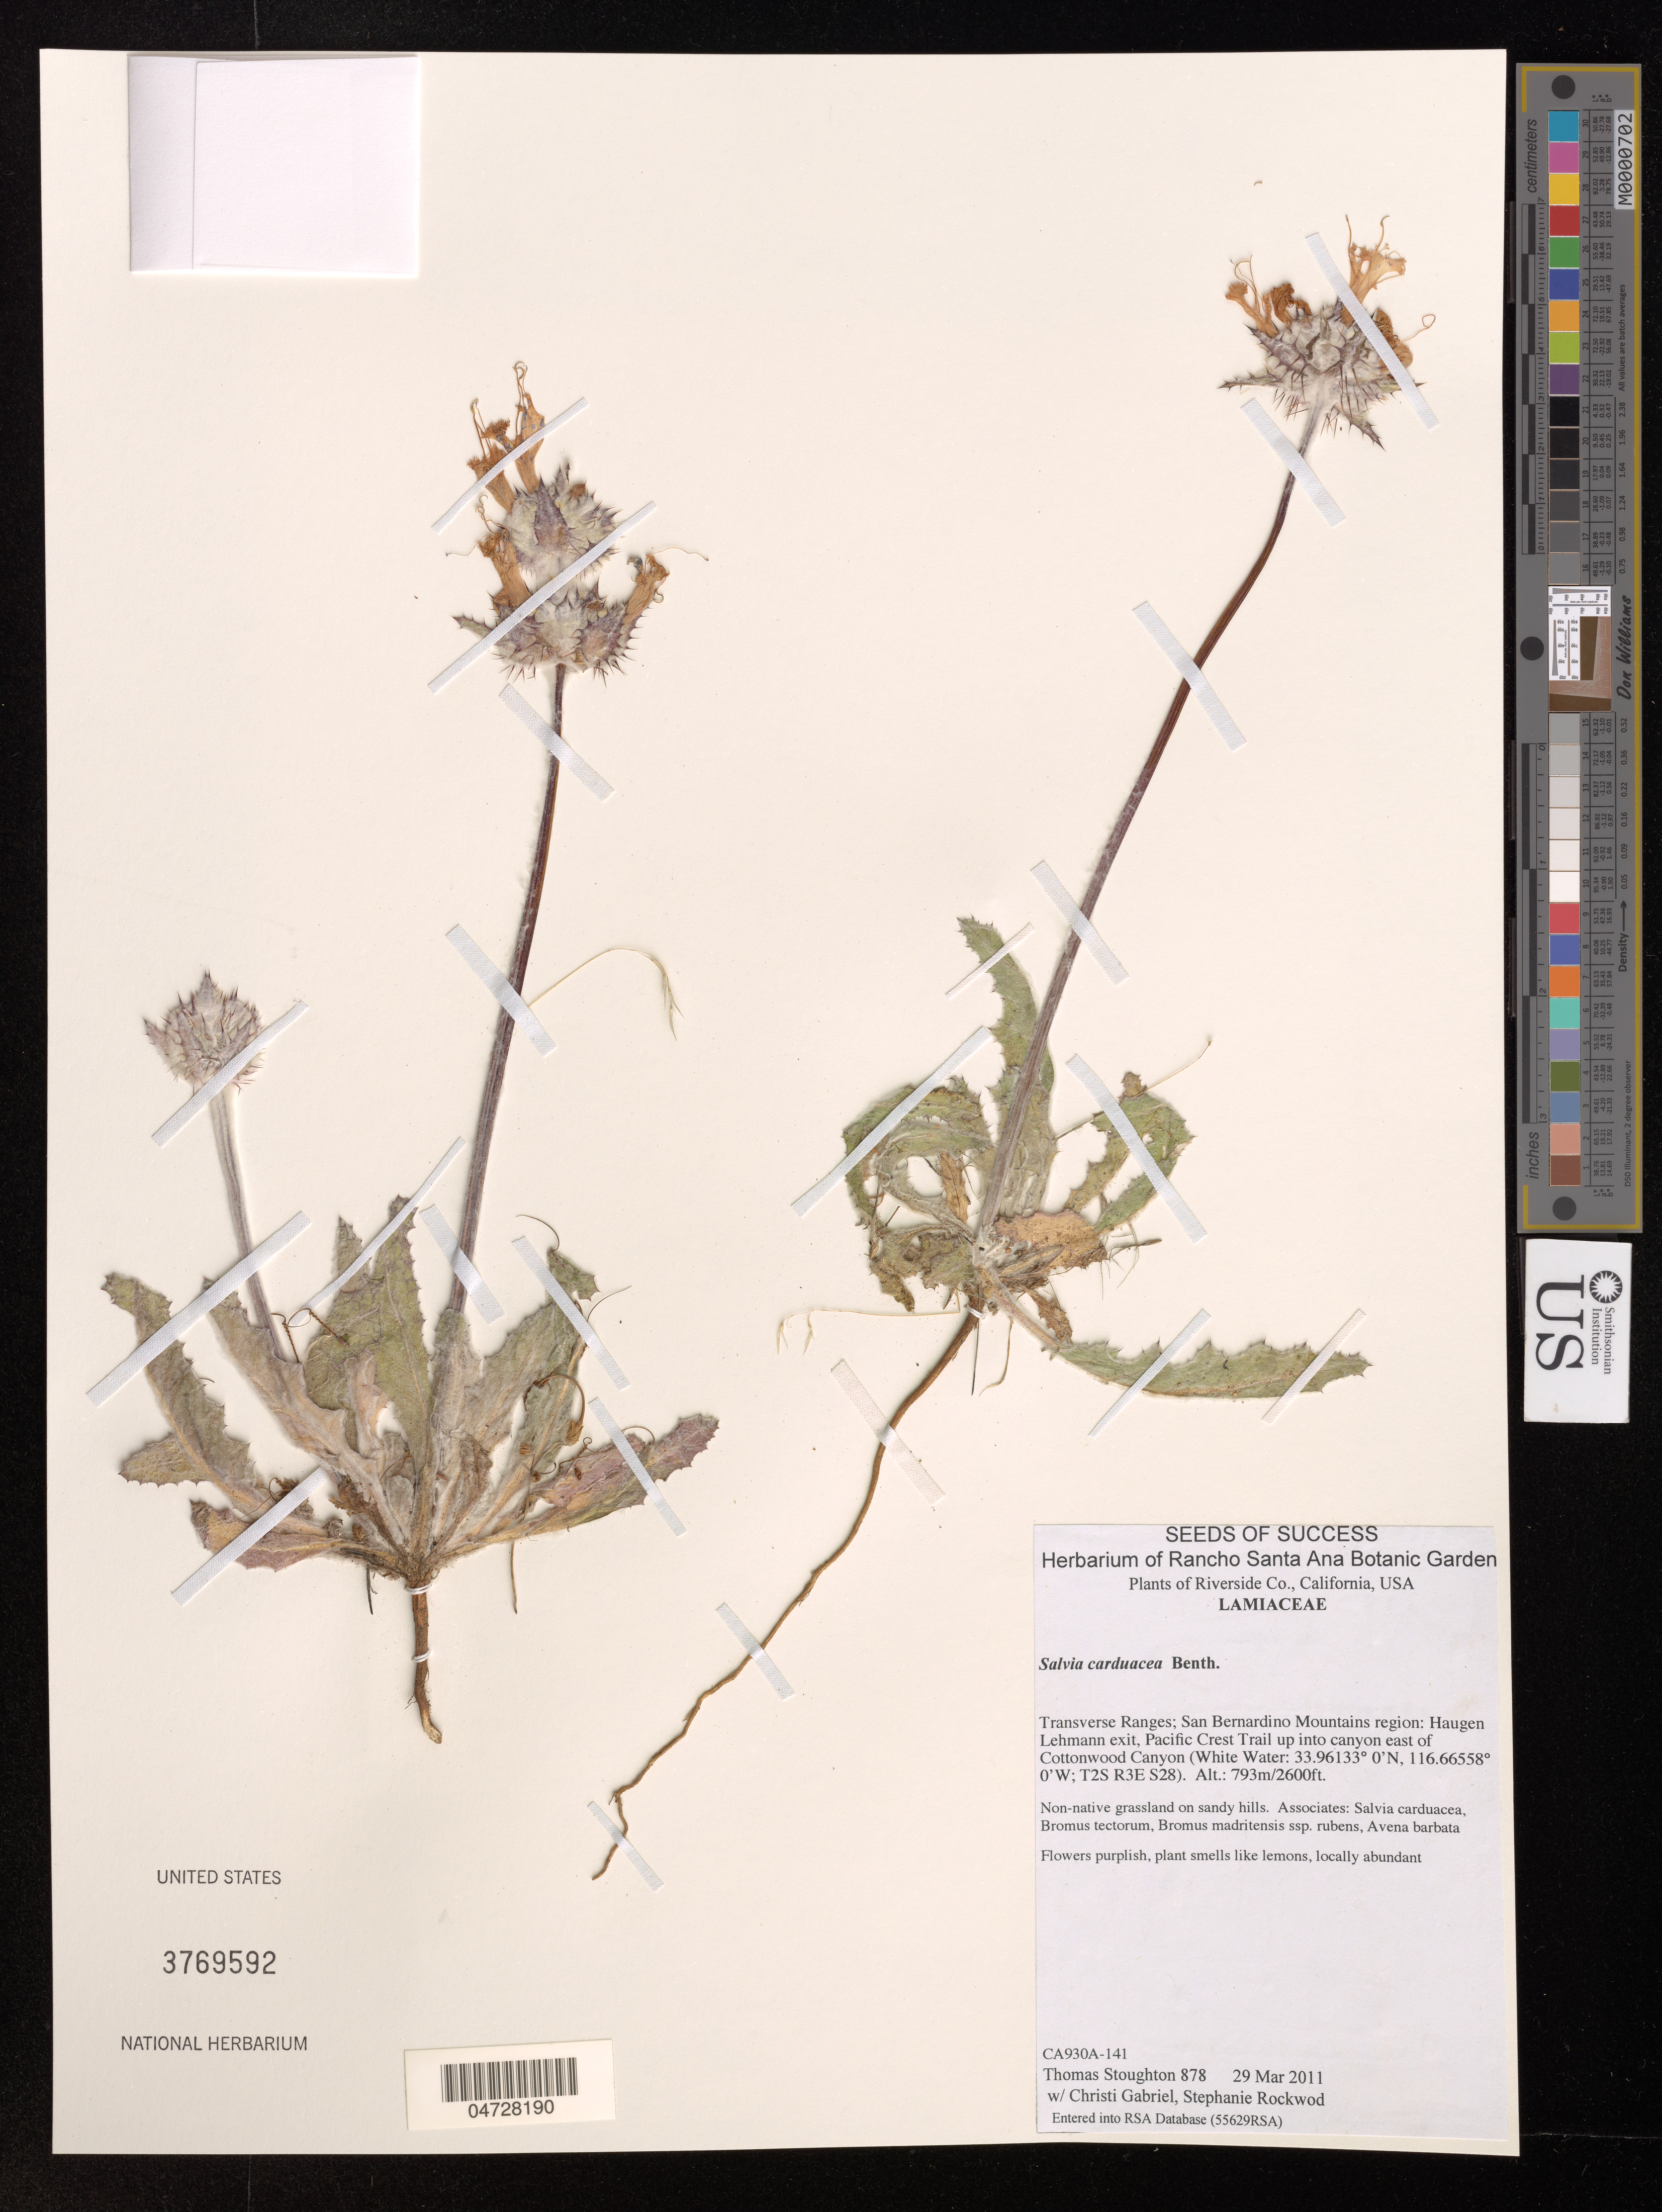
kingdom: Plantae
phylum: Tracheophyta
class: Magnoliopsida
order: Lamiales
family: Lamiaceae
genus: Salvia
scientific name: Salvia carduacea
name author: Benth.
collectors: T. Stoughton, C. Gabriel & S. Rockwood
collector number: CA930A-141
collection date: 2011-03-29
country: United States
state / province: California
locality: Riverside Co., Transverse Ranges; San Bernardino Mountains region: Haugen Lehmann exit, Pacific Crest Trail up into canyon east of Cottonwood Canyon.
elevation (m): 793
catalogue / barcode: US 3769592